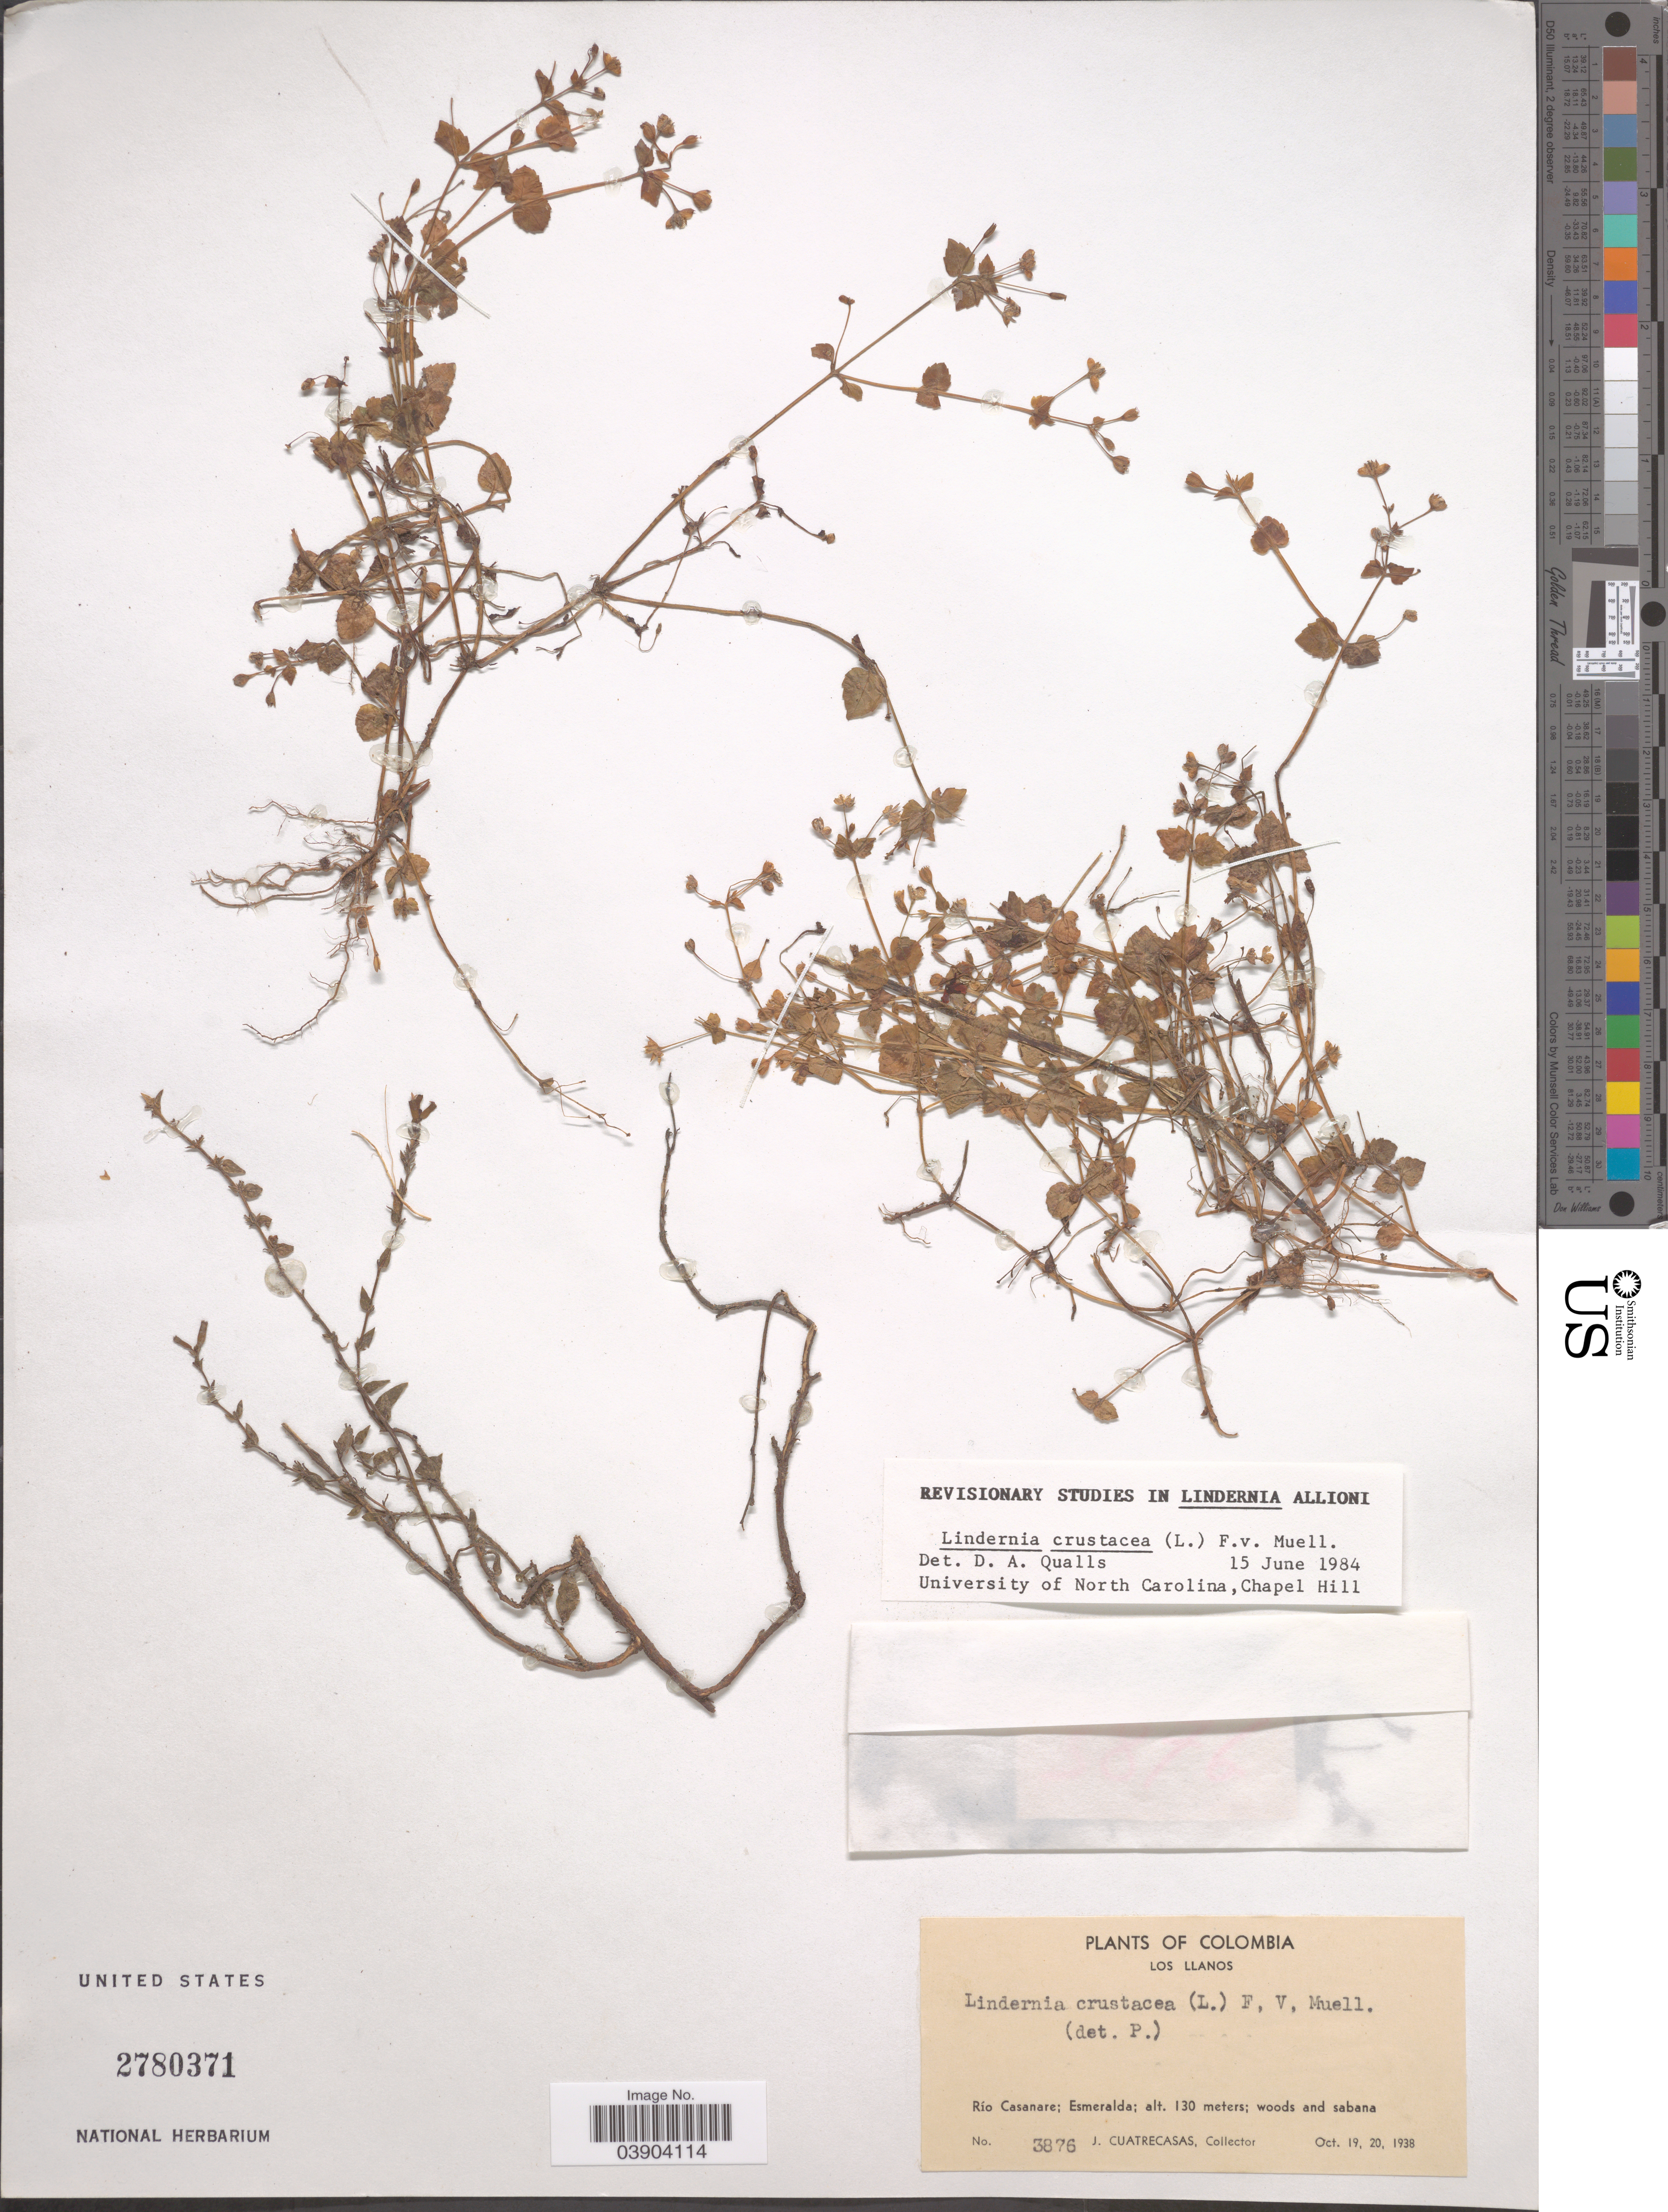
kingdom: Plantae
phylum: Tracheophyta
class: Magnoliopsida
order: Lamiales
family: Linderniaceae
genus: Lindernia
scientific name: Lindernia crustacea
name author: (L.) F. Muell.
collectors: J. Cuatrecasas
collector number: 3876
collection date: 1938-10-19/1938-10-20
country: Colombia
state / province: Casanare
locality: Los Llanos. Río Casanare; Esmeralda.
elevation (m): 130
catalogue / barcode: US 2780371